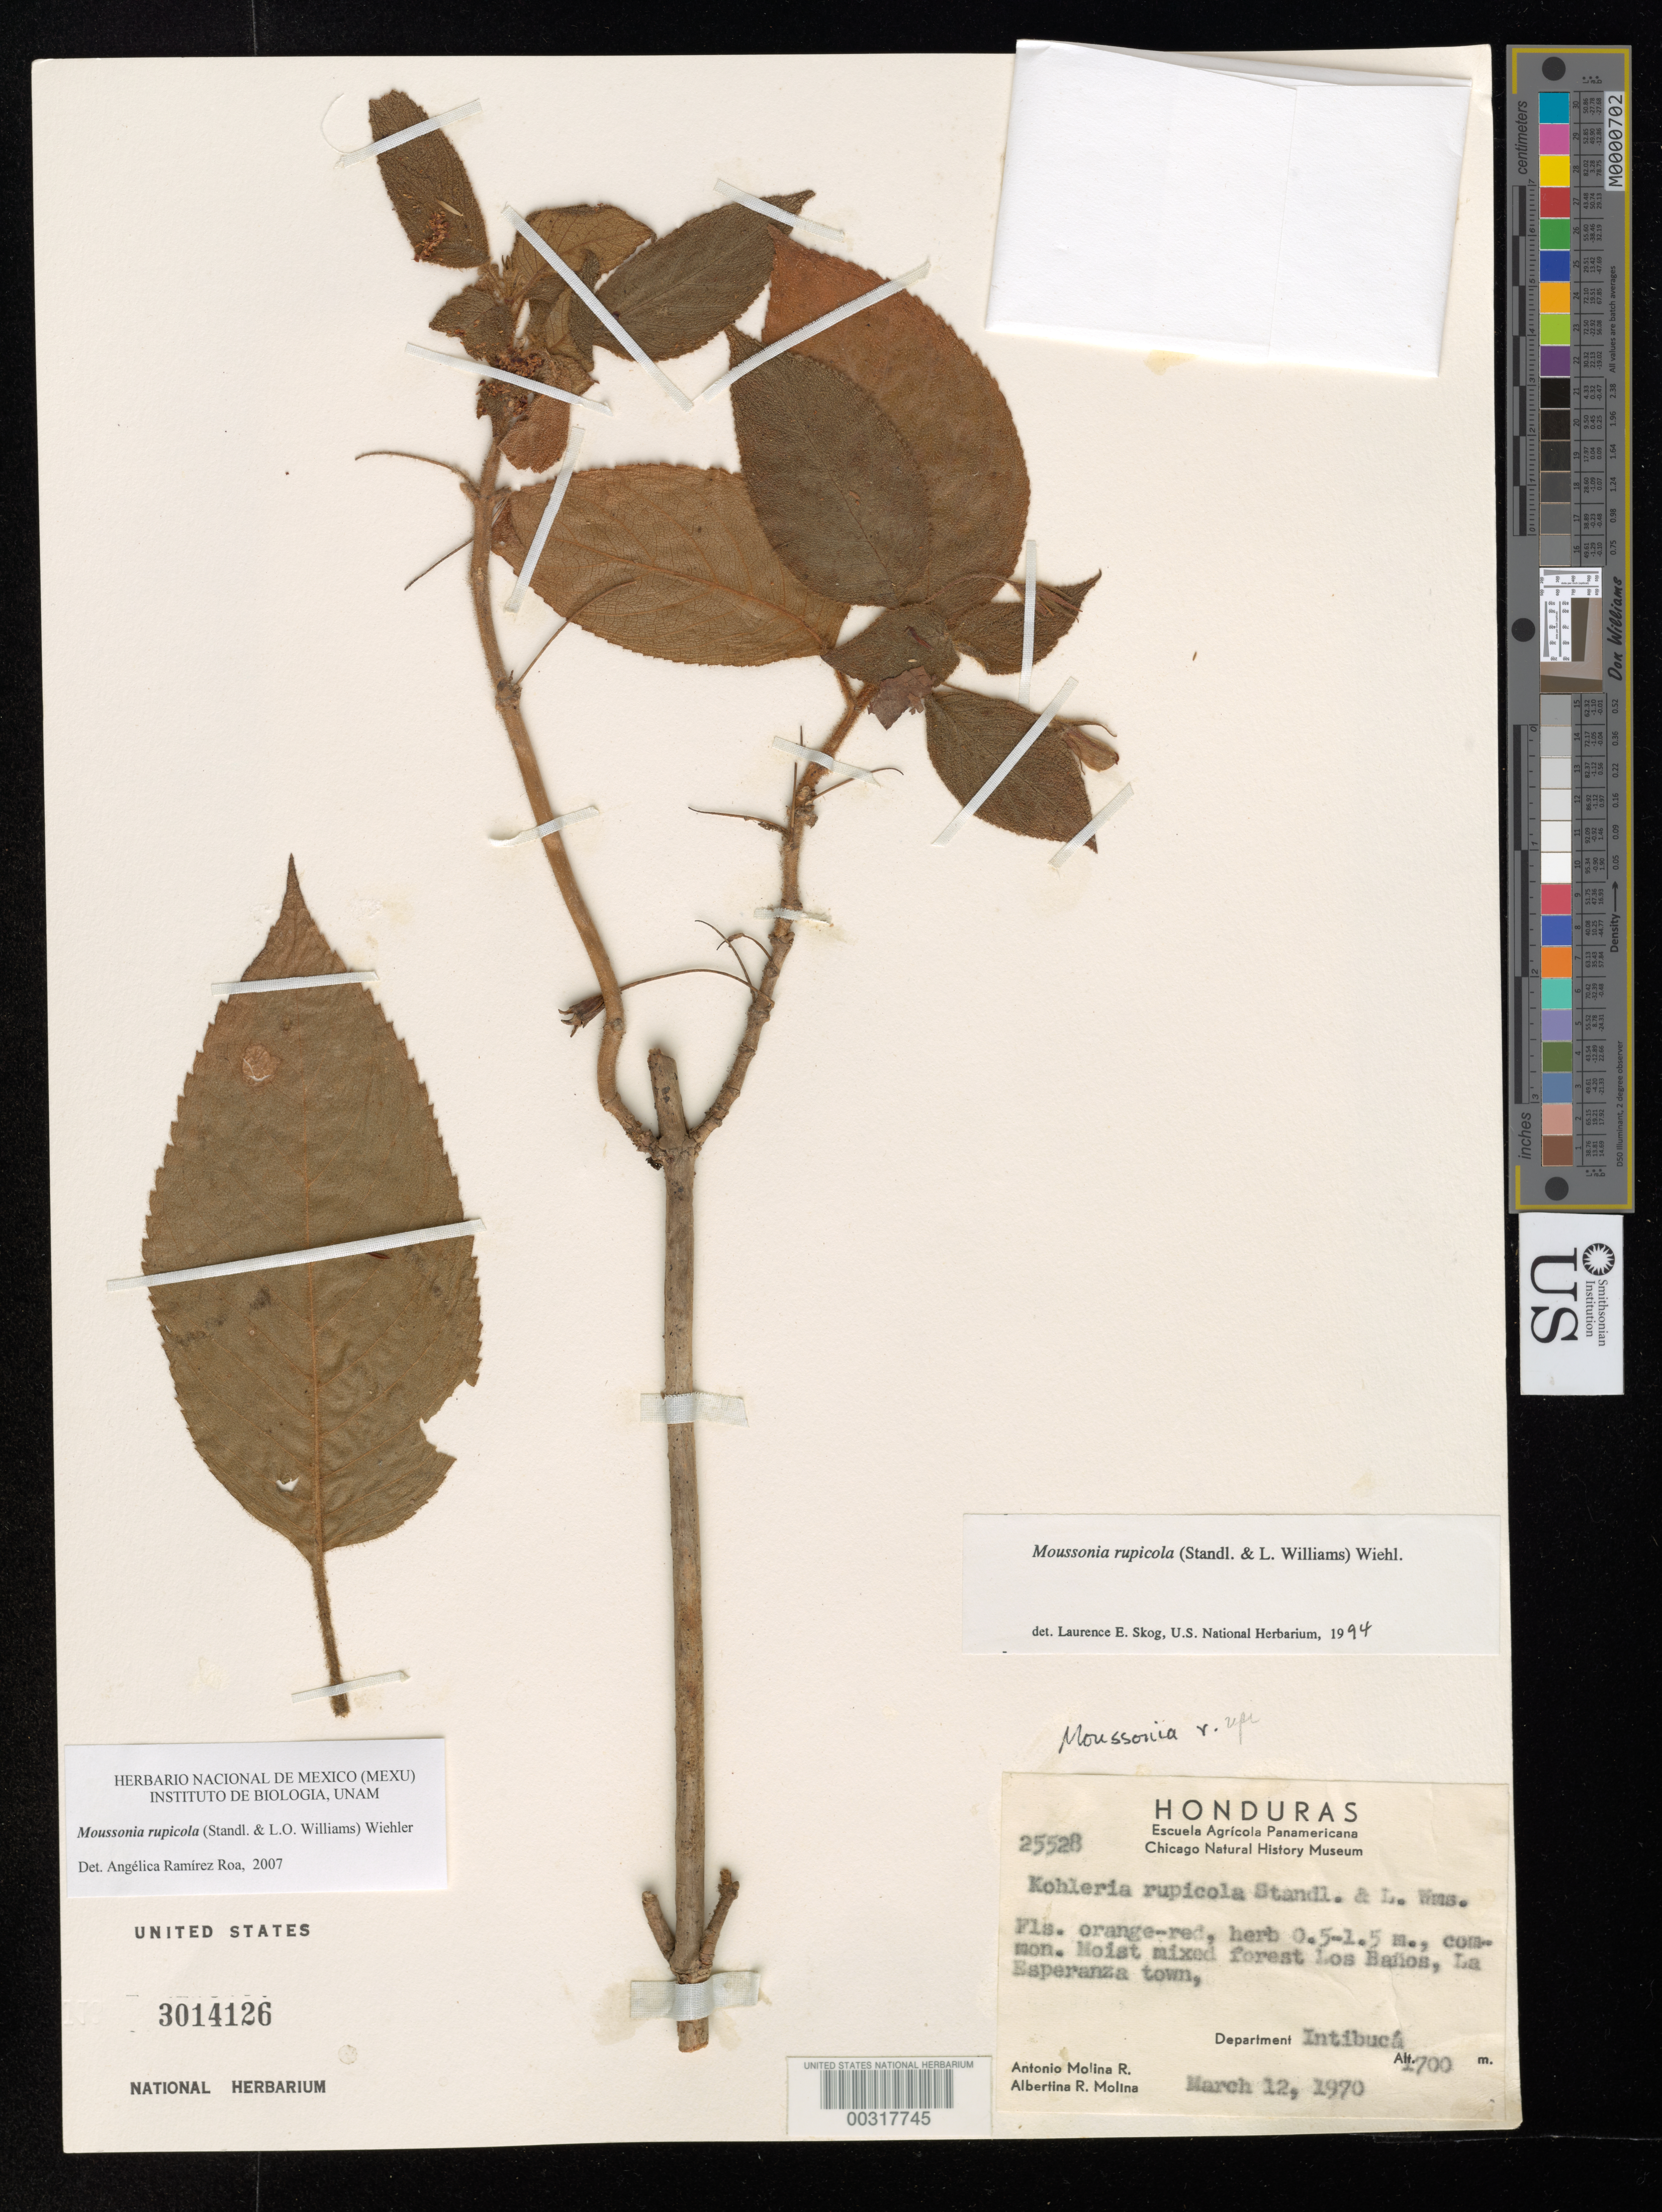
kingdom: Plantae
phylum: Tracheophyta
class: Magnoliopsida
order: Lamiales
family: Gesneriaceae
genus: Moussonia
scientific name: Moussonia rupicola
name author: (Standl. & L.O. Williams) Wiehler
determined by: Ramírez-Roa, A.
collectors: A. Molina R. & A. R. Molina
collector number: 25528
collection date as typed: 12 Mar 1970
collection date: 1970-03-12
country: Honduras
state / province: Intibucá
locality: Los Banos, La Esperanza town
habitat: Moist mixed forest.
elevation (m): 1700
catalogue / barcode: US 3014126